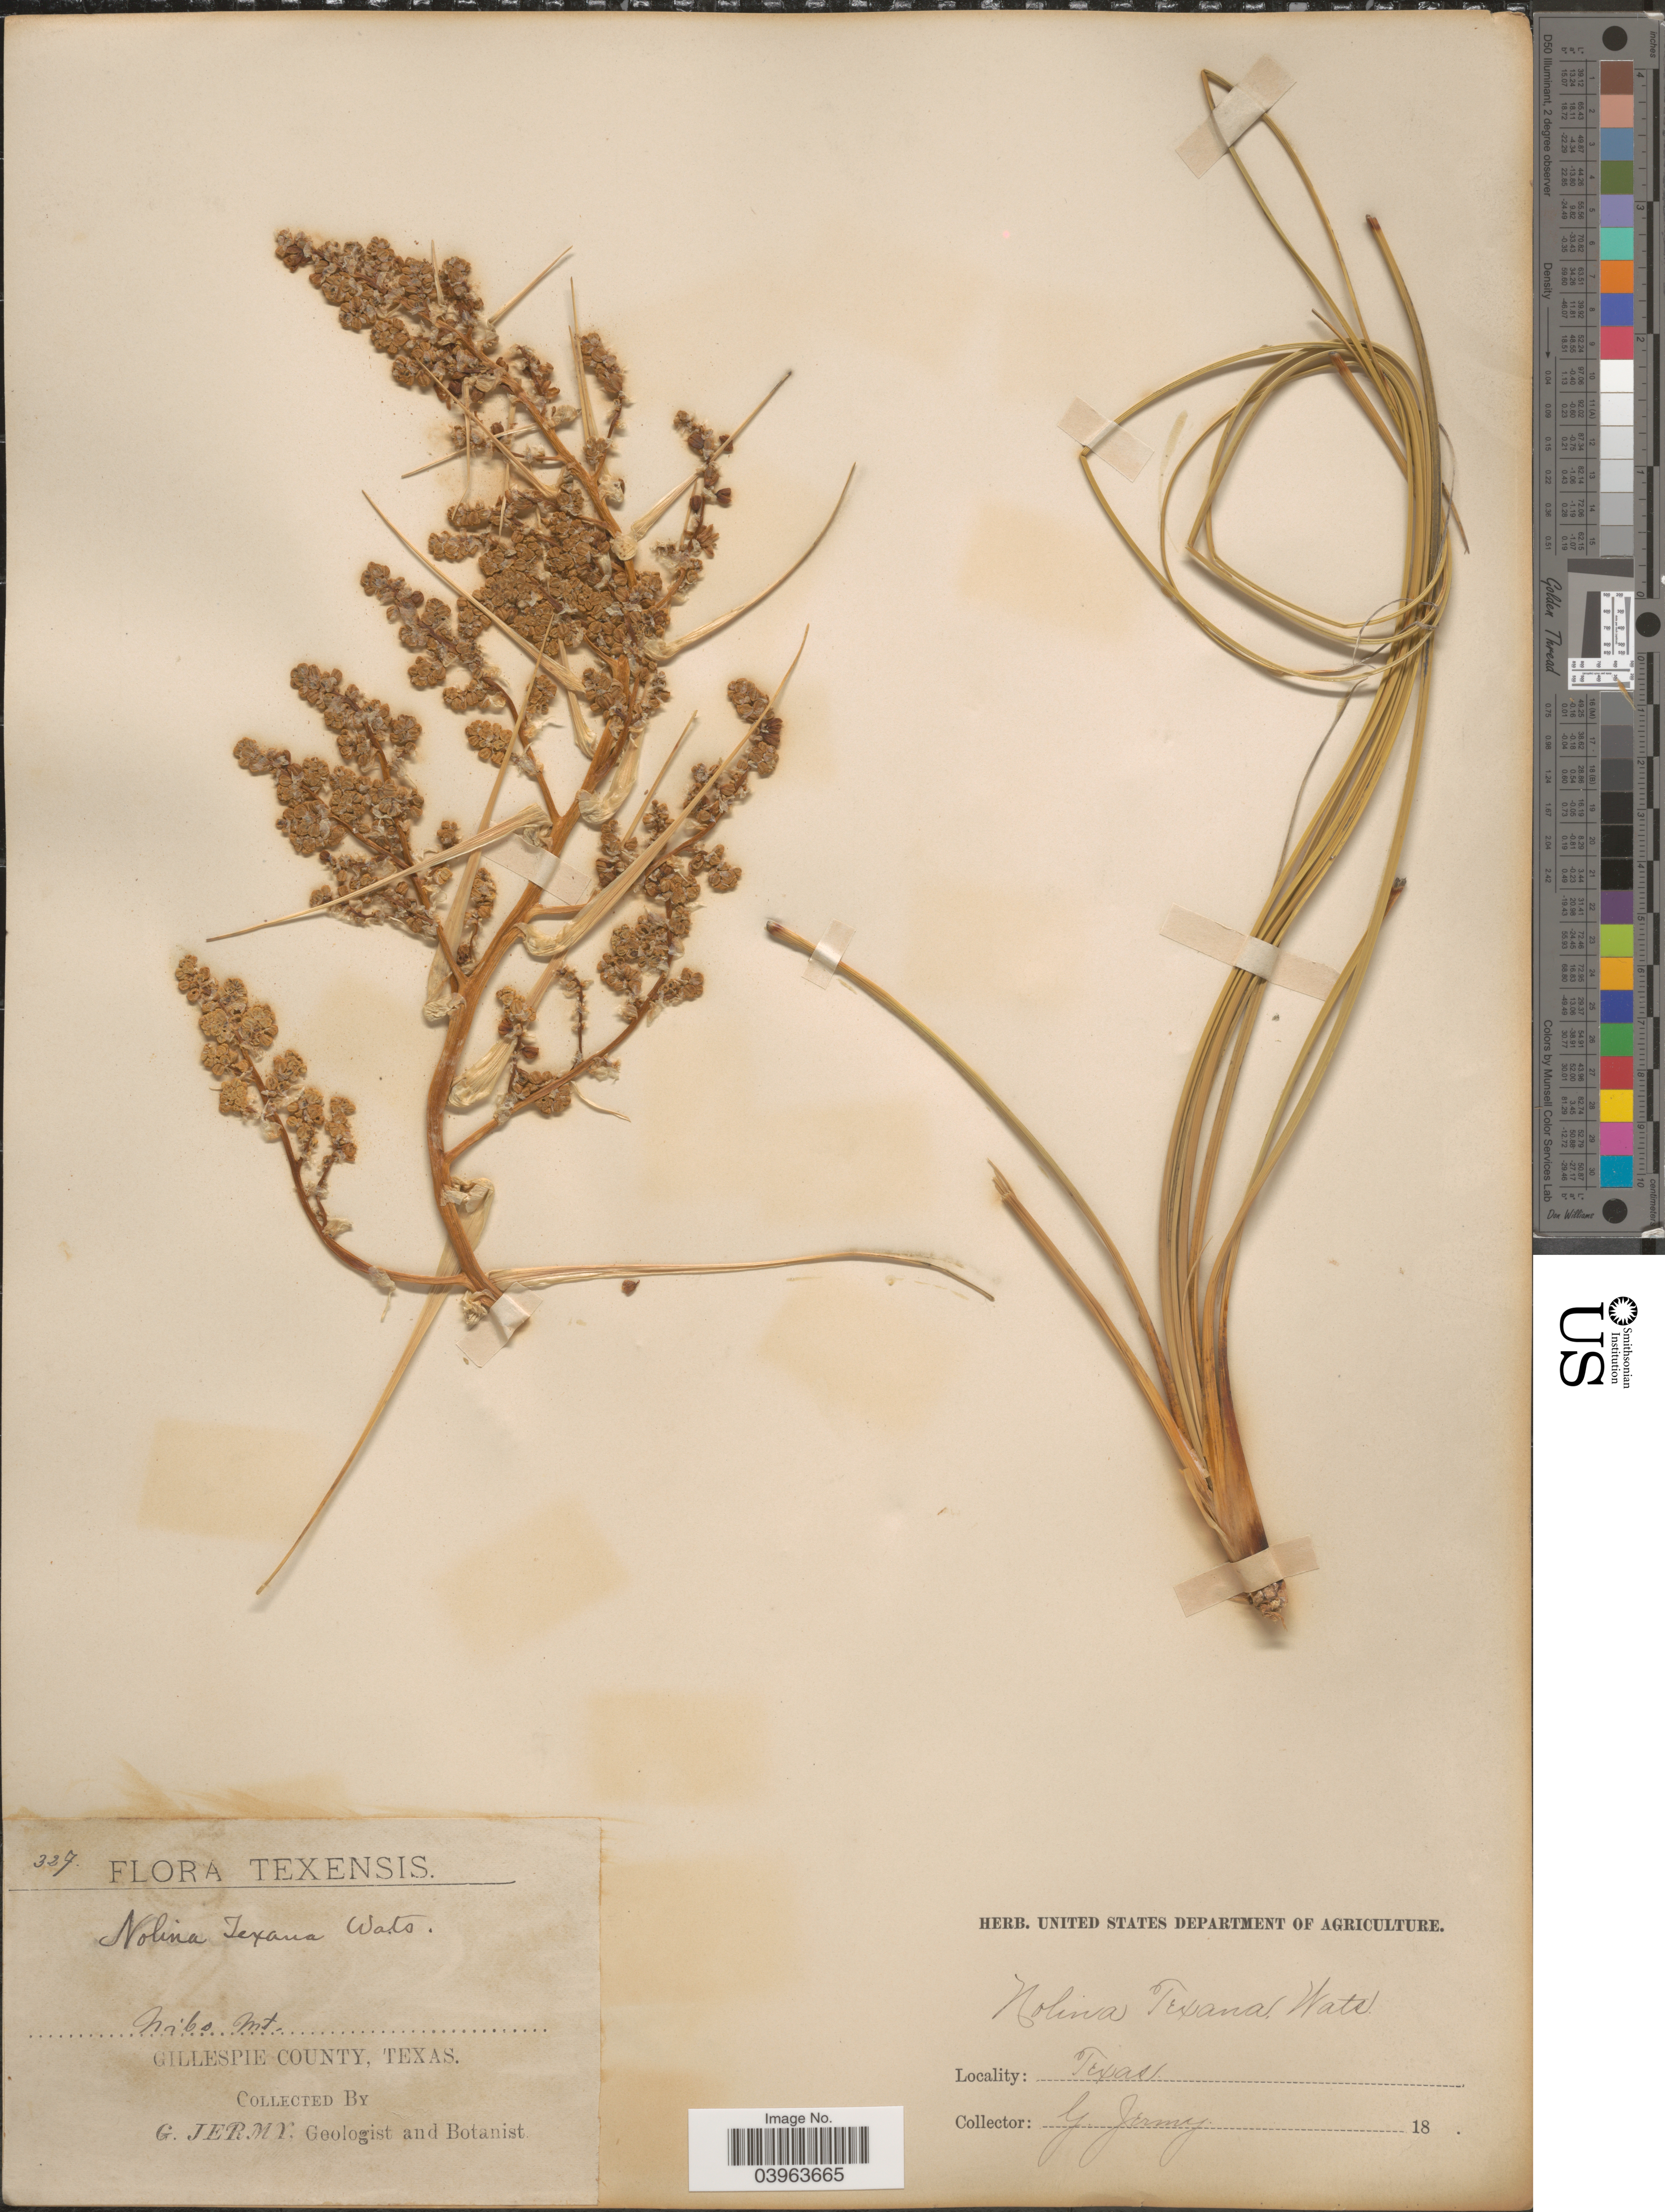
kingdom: Plantae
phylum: Tracheophyta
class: Liliopsida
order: Asparagales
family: Asparagaceae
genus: Nolina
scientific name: Nolina texana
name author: S. Watson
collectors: G. Jermy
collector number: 327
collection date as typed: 18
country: United States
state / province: Texas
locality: Nibo Mt. Gillespie County.